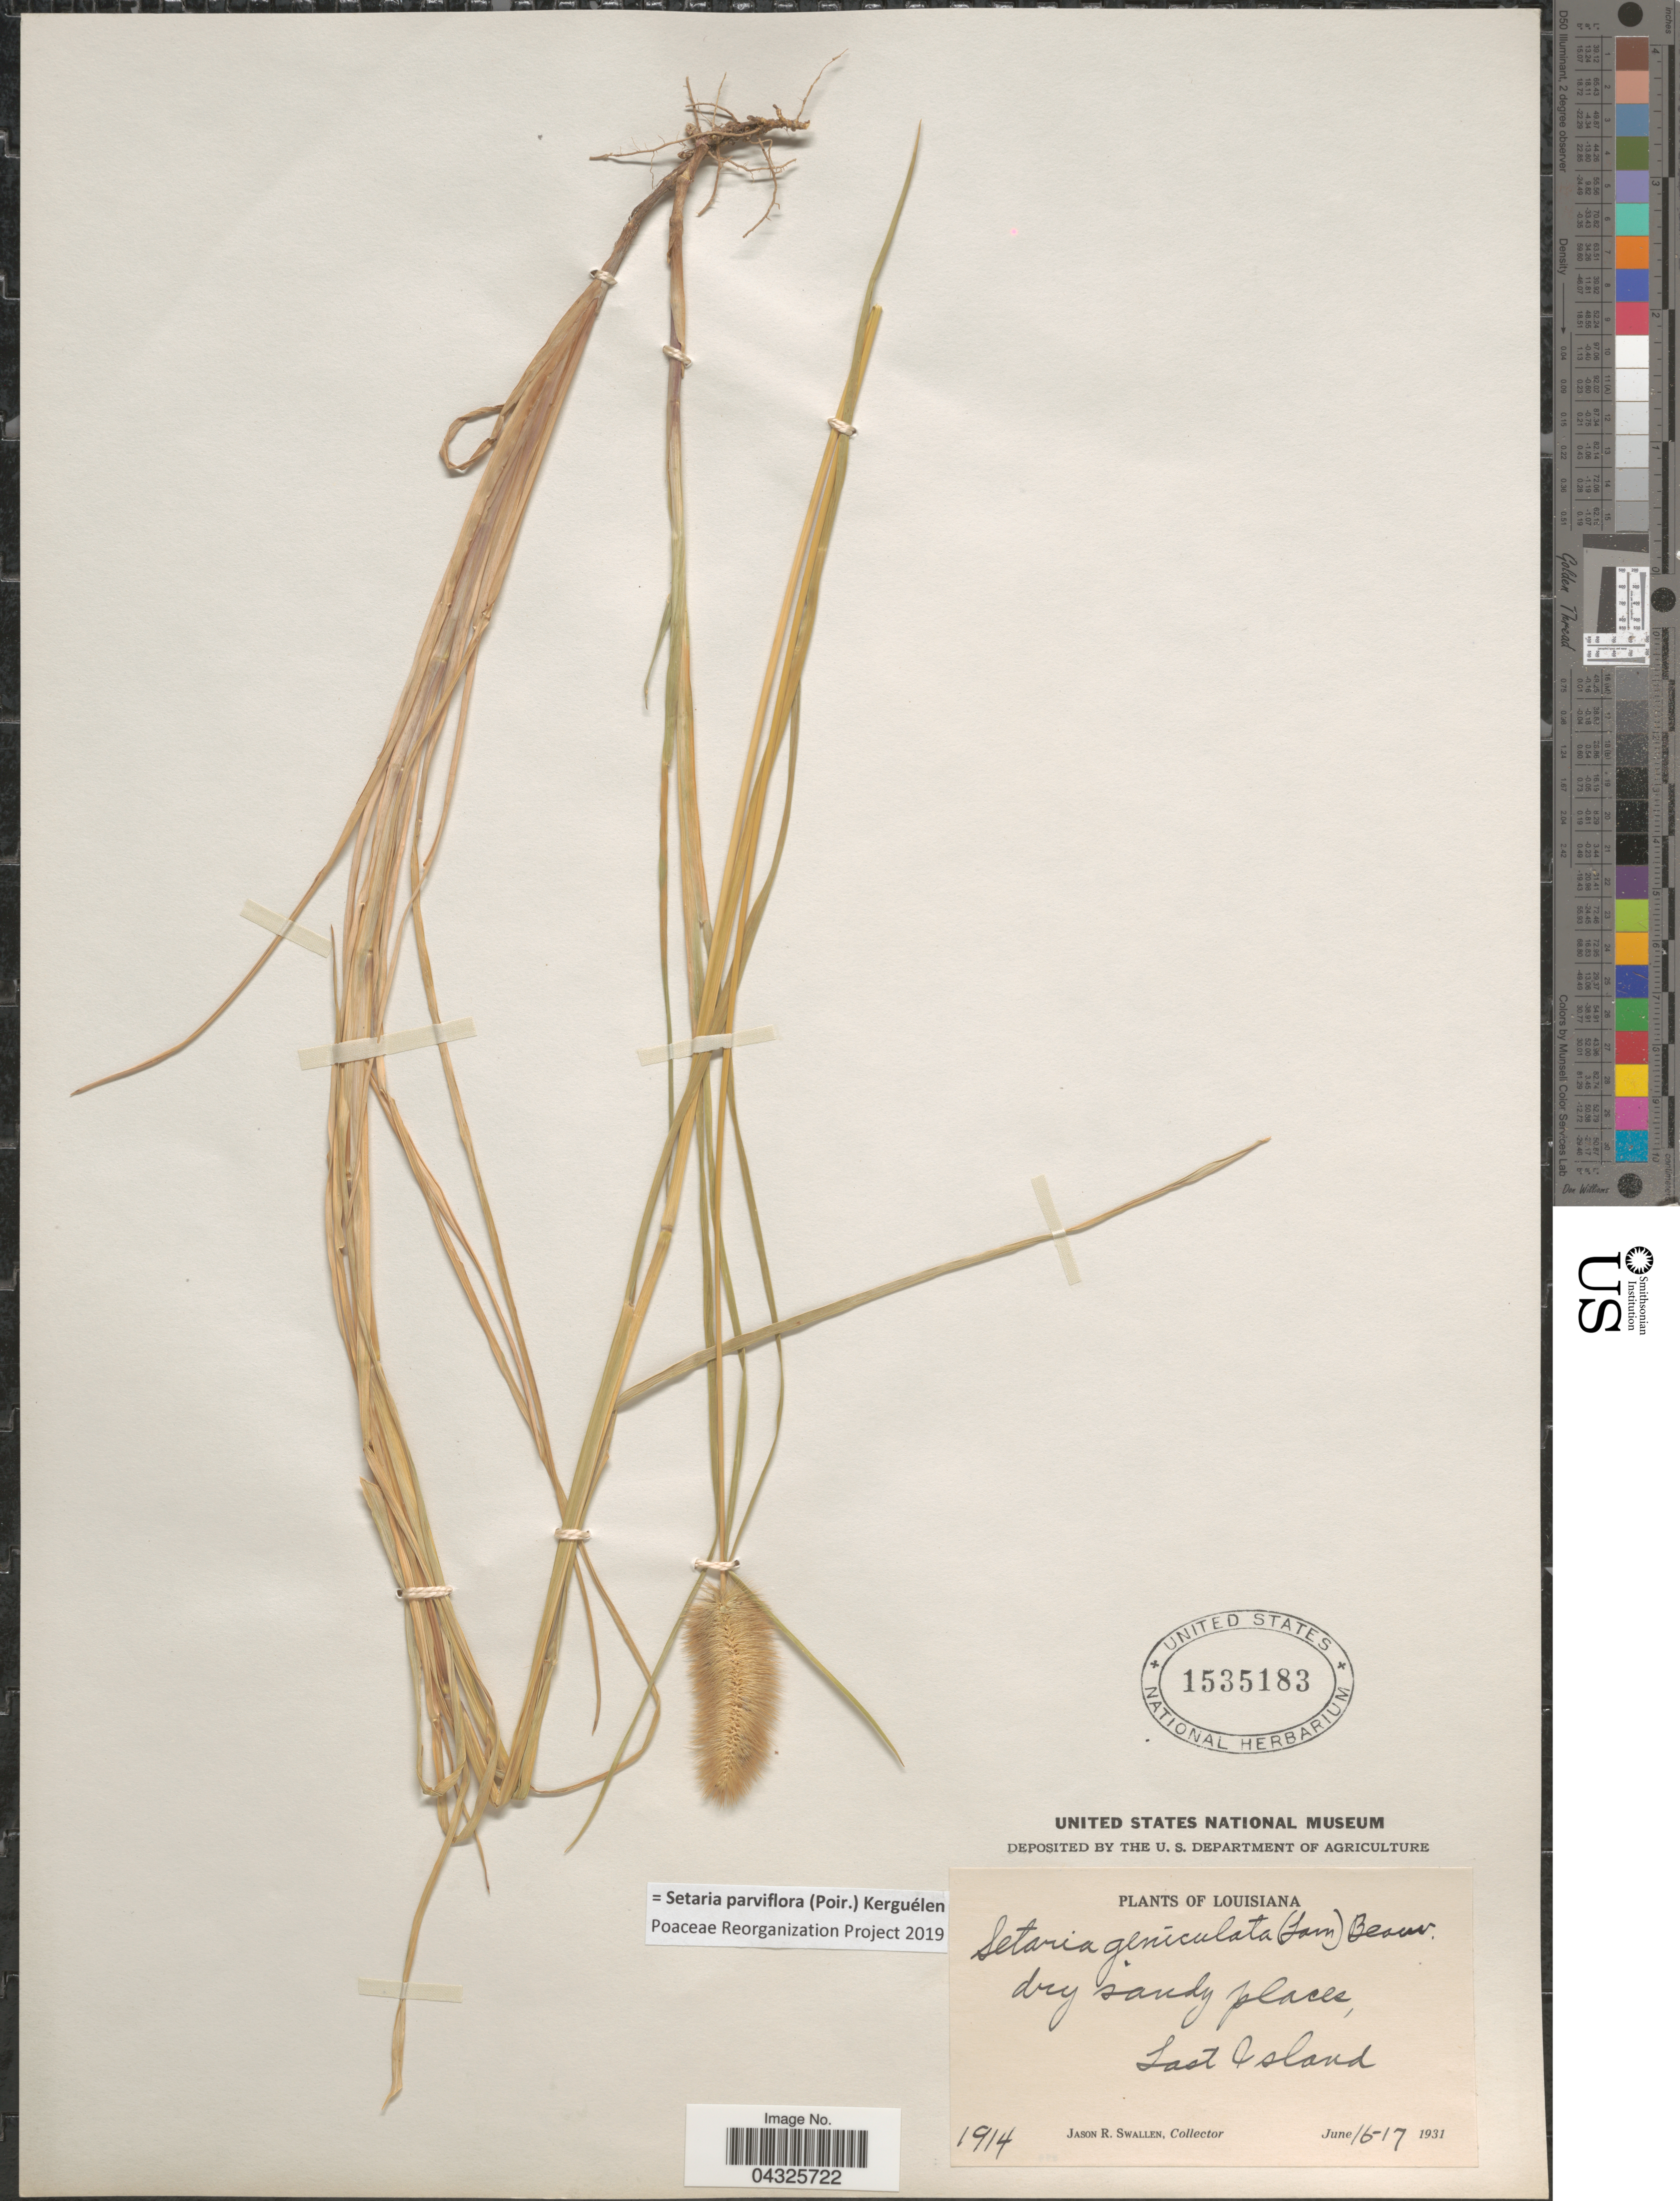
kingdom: Plantae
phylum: Tracheophyta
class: Liliopsida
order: Poales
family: Poaceae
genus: Setaria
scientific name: Setaria parviflora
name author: (Poir.) Kerguélen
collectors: J. R. Swallen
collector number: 1914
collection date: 1931-06-16/1931-06-17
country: United States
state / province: Louisiana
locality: Last Island.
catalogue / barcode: US 1535183